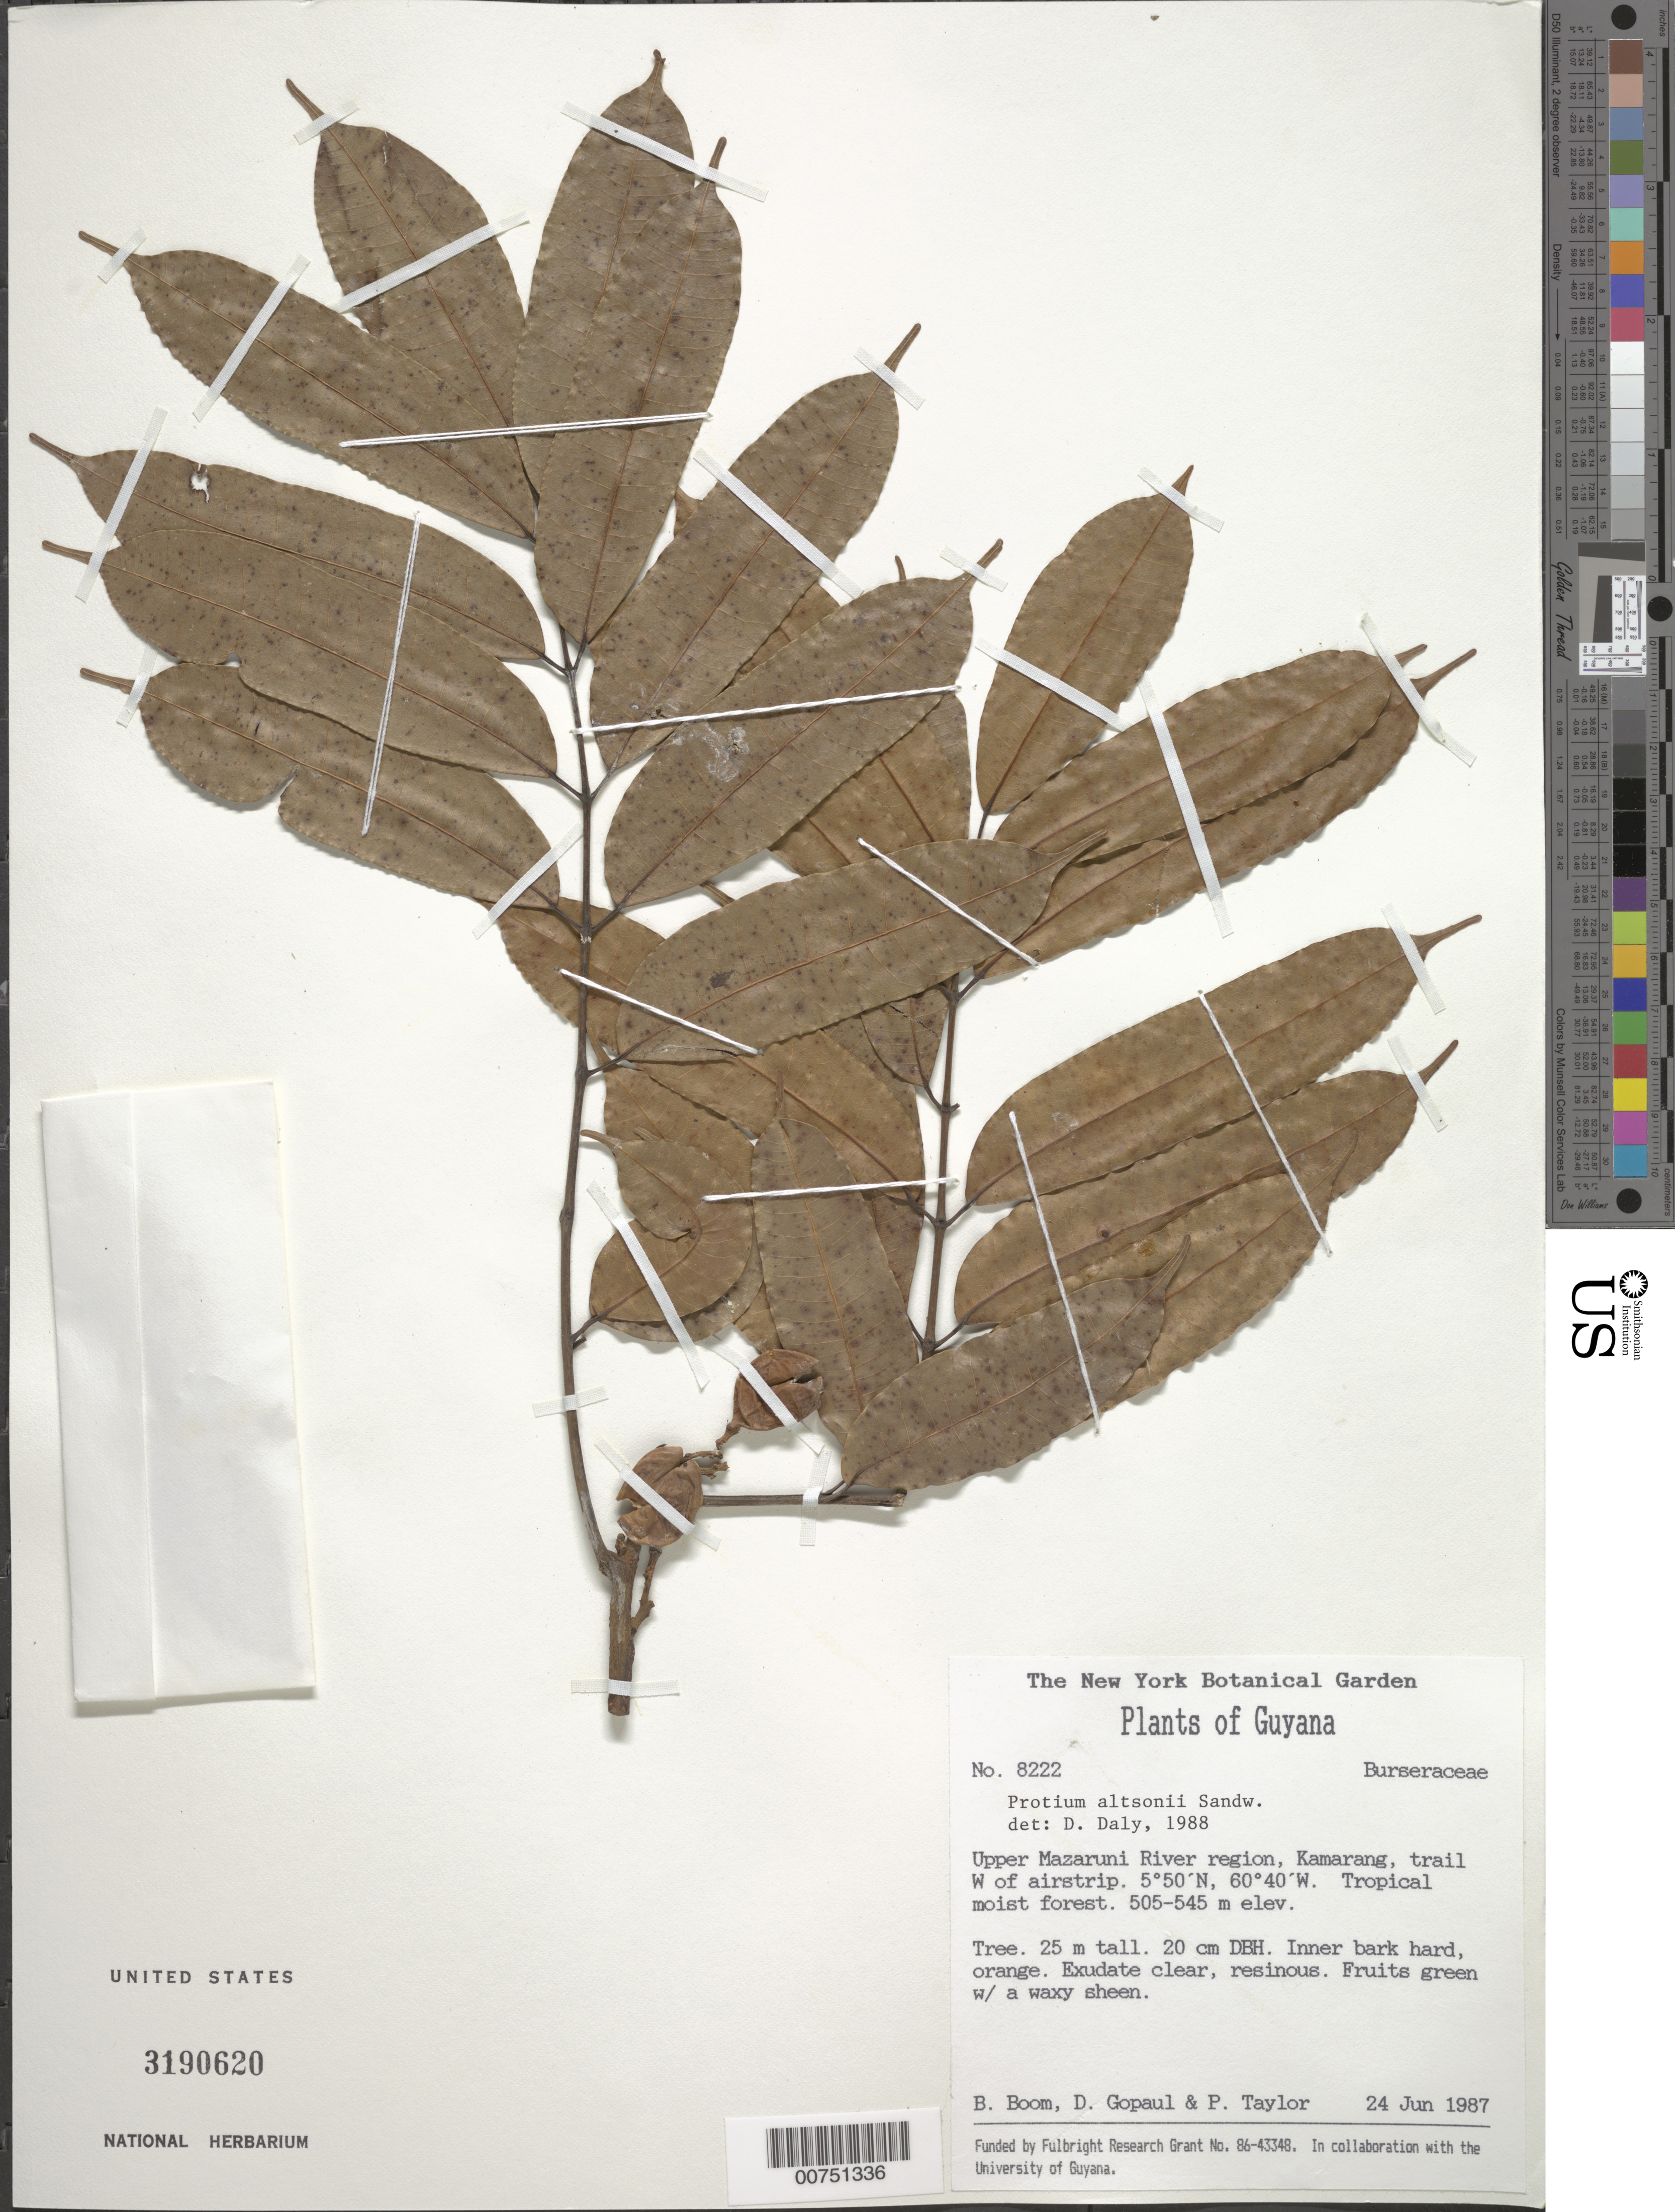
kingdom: Plantae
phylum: Tracheophyta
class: Magnoliopsida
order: Sapindales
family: Burseraceae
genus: Protium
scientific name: Protium altsonii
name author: Sandwith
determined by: Daly, D. C.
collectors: B. M. Boom, D. Gopaul & P. Taylor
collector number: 8222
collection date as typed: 24-Jun-87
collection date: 1987-06-24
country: Guyana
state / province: Cuyuni-Mazaruni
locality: Kamarang, upper Mazaruni R., trail W of airstrip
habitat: Tropical moist forest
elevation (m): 505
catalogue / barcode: US 3190620